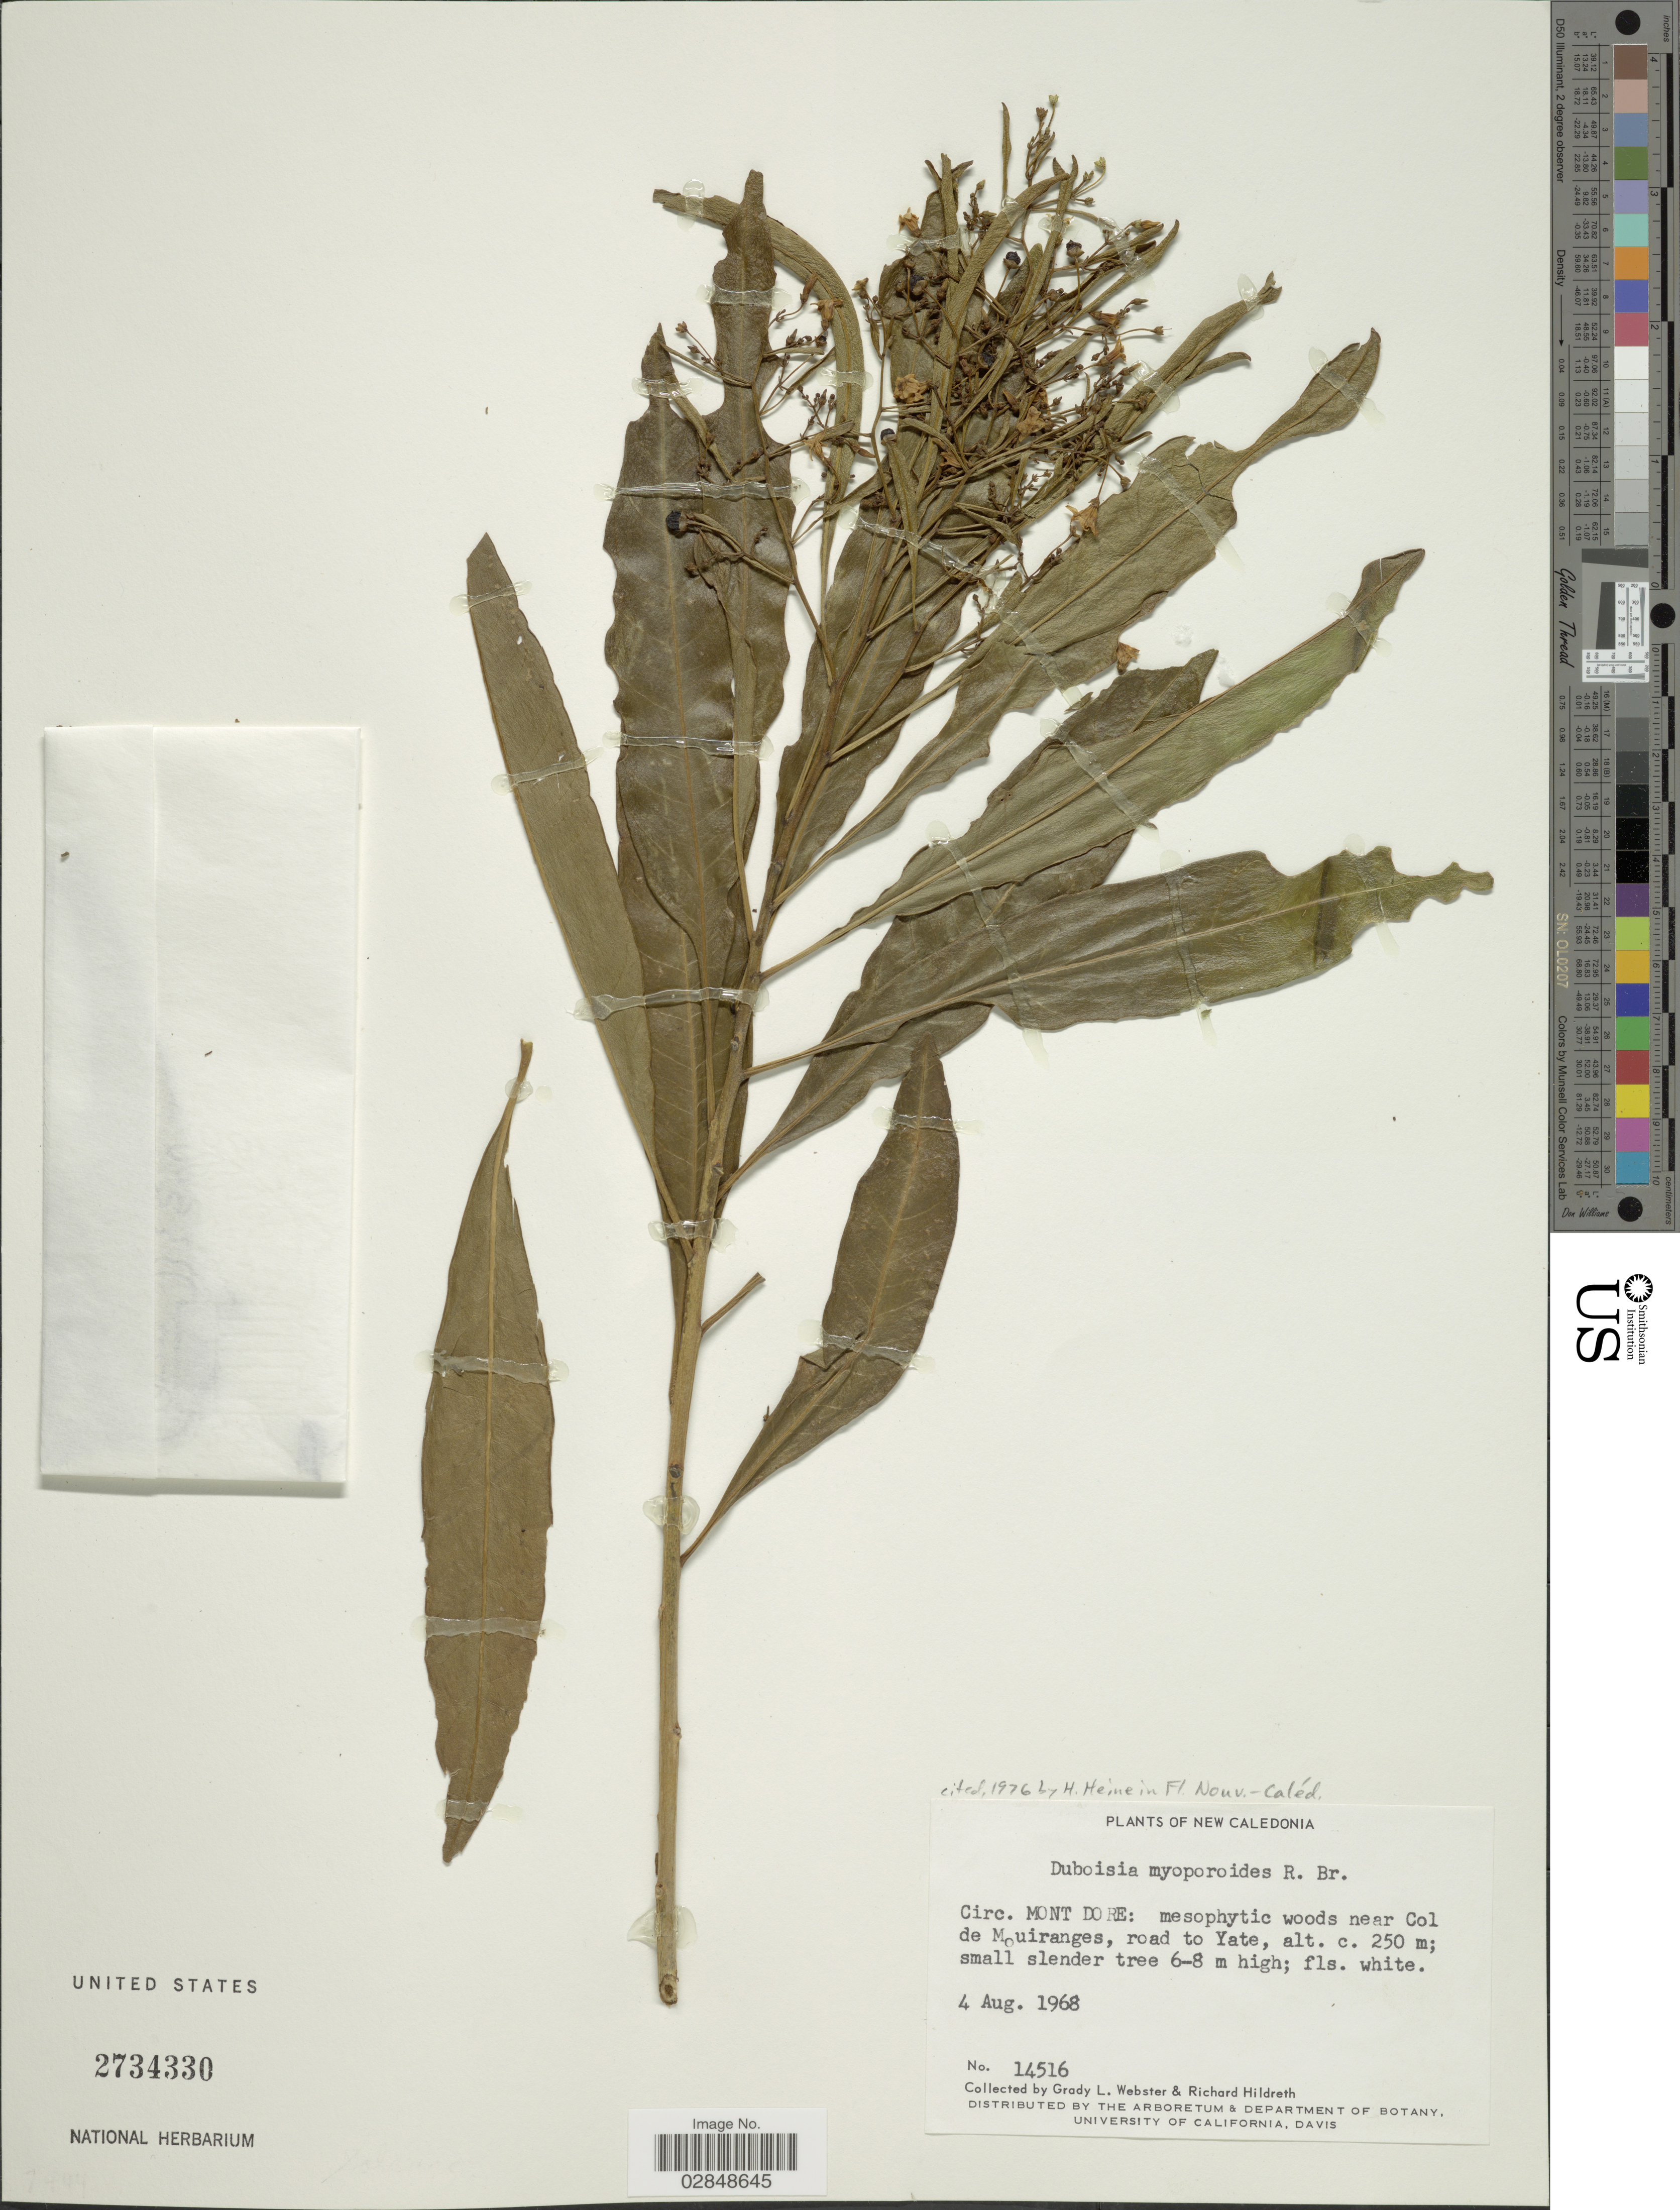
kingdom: Plantae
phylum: Tracheophyta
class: Magnoliopsida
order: Solanales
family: Solanaceae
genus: Duboisia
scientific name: Duboisia myoporoides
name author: R. Br.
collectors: G. L. Webster & R. Hildreth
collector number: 14516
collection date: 1968-08-04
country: New Caledonia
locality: Circ. Mont Dore: mesophytic woods near Col de Mouiranges, road to Yate.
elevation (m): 250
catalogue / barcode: US 2734330